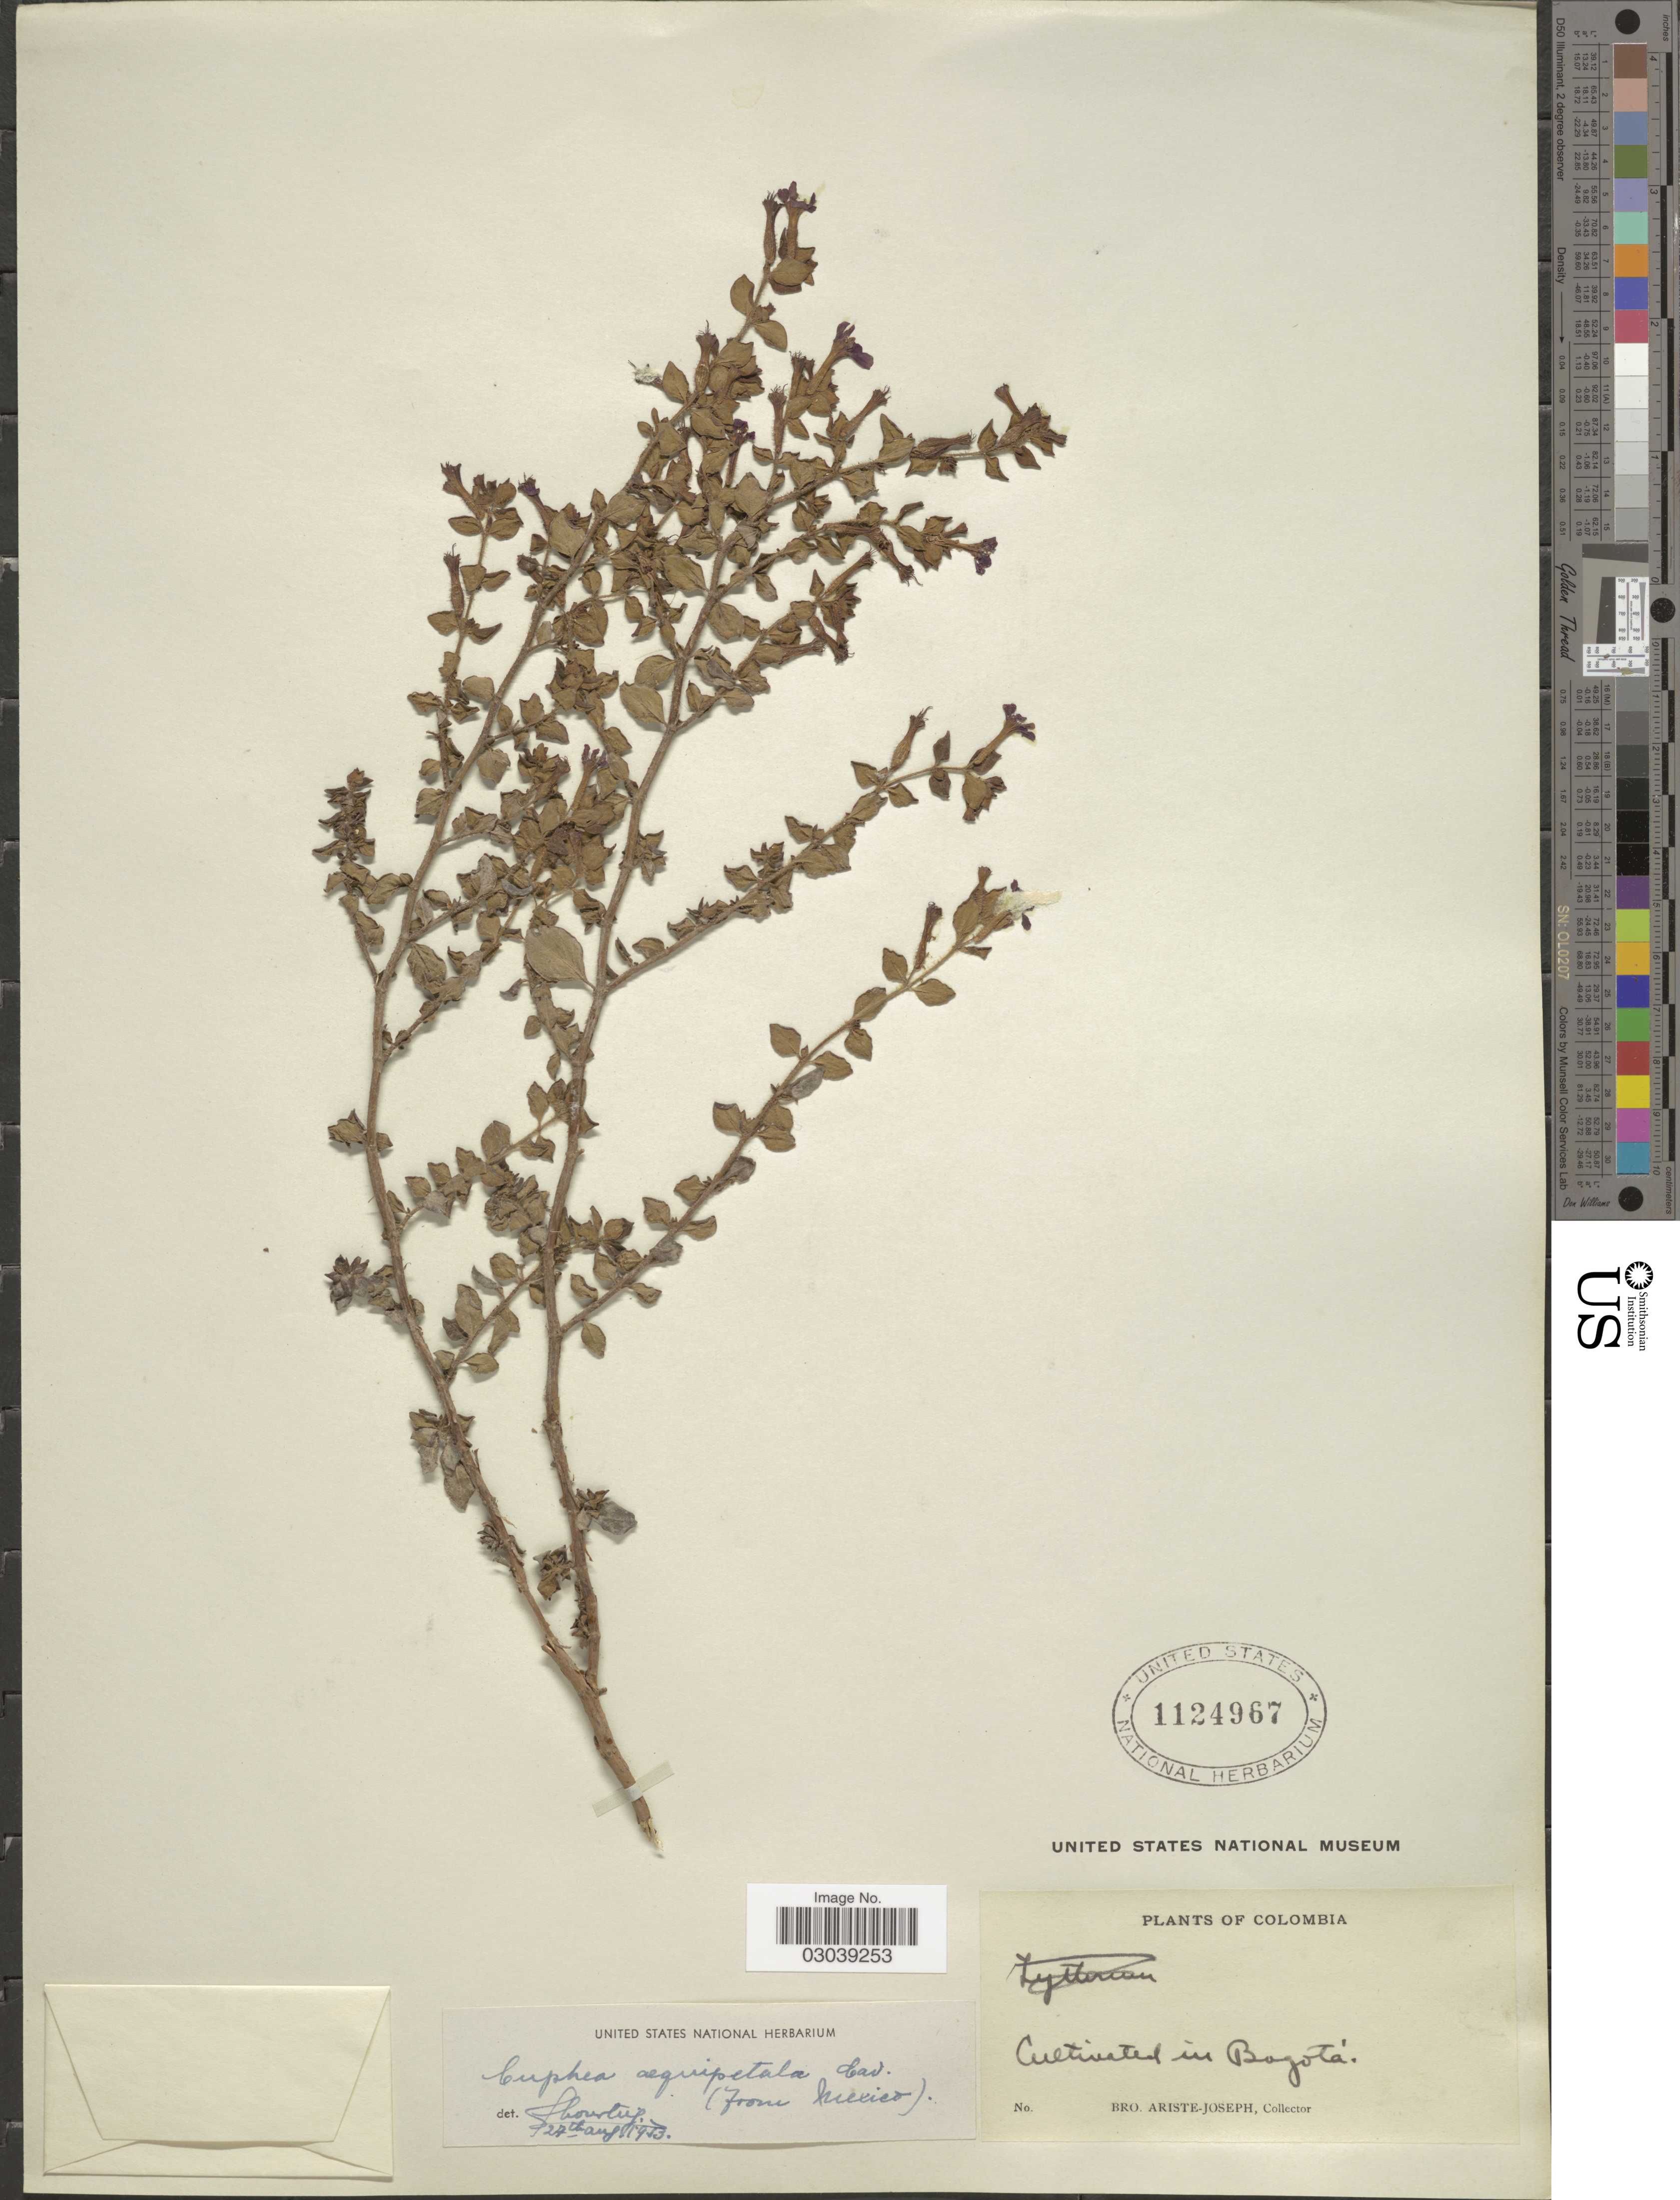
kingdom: Plantae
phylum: Tracheophyta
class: Magnoliopsida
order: Myrtales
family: Lythraceae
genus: Cuphea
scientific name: Cuphea aequipetala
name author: Cav.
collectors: Bro. Ariste-Joseph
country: Colombia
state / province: Bogota D.C.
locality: In Bogotá.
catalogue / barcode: US 1124967